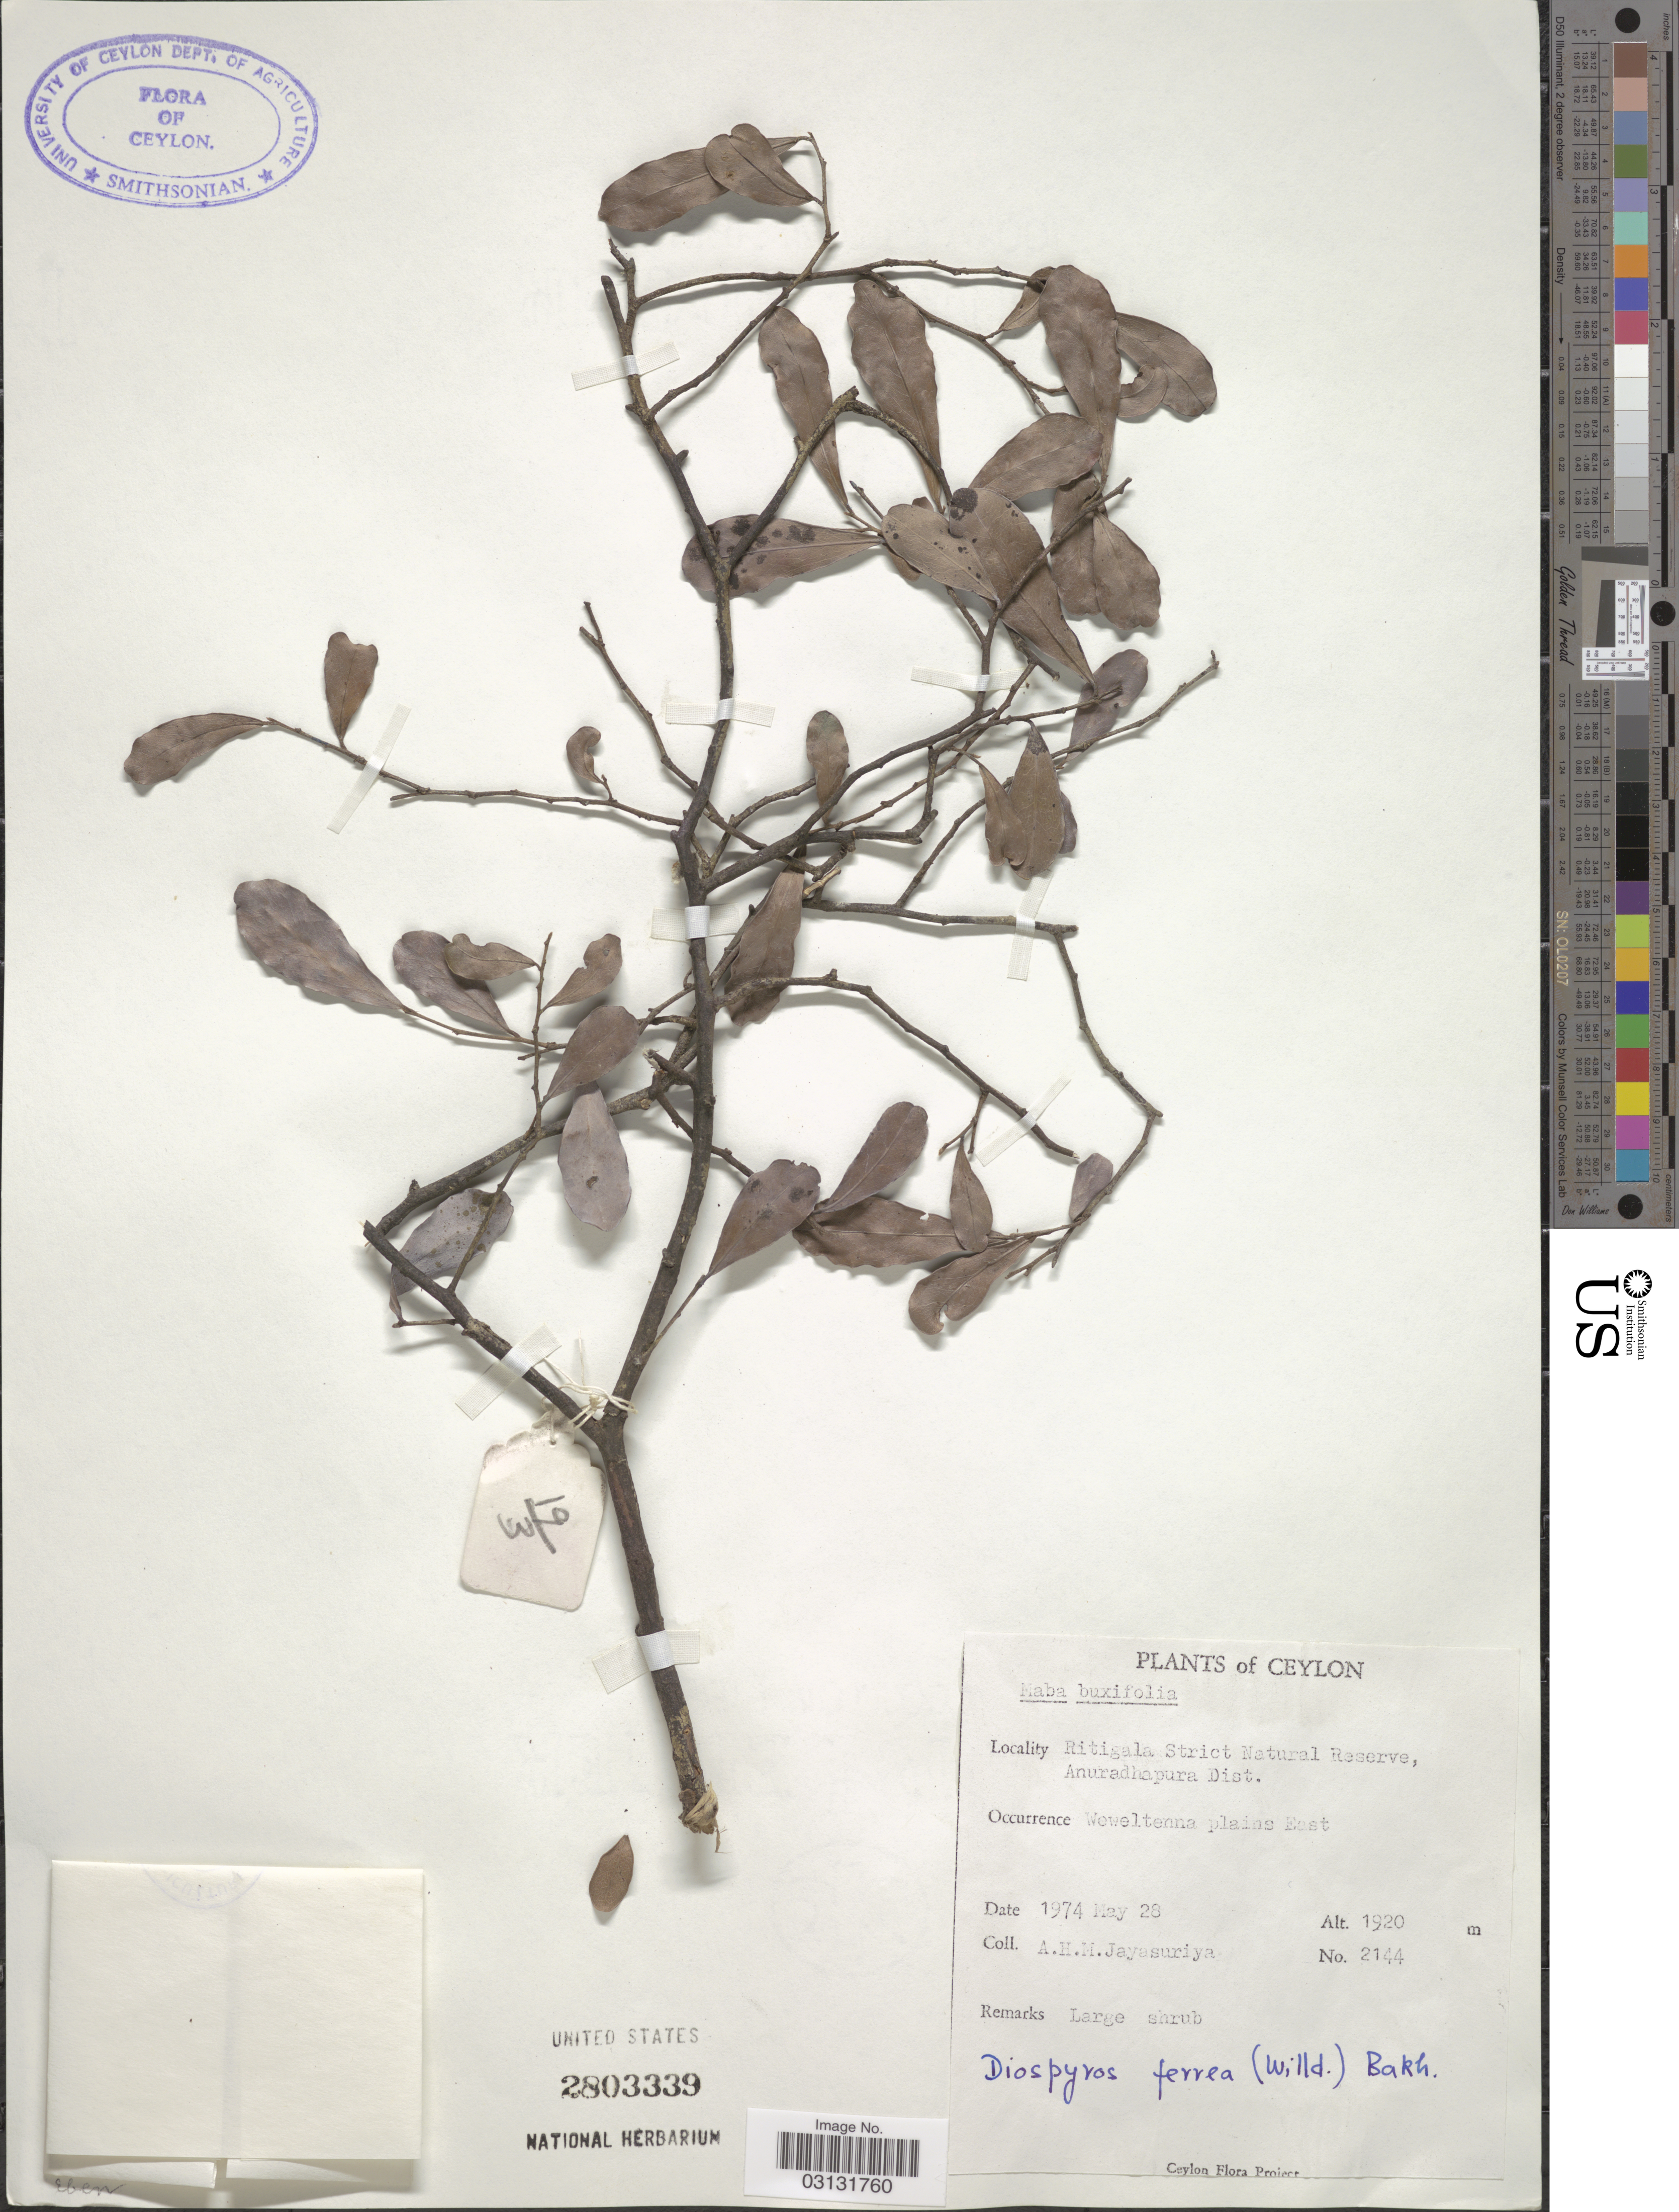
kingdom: Plantae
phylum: Tracheophyta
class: Magnoliopsida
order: Ericales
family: Ebenaceae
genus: Diospyros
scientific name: Diospyros ferrea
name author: (Willd.) Bakh.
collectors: A. H. Jayasuriya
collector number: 2144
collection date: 1974-05-28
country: Sri Lanka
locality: Ceylon. Ritigala Strict Natural Reserve, Anuradhapura Dist. Weweltenna plains East.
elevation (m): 1920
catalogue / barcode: US 2803339